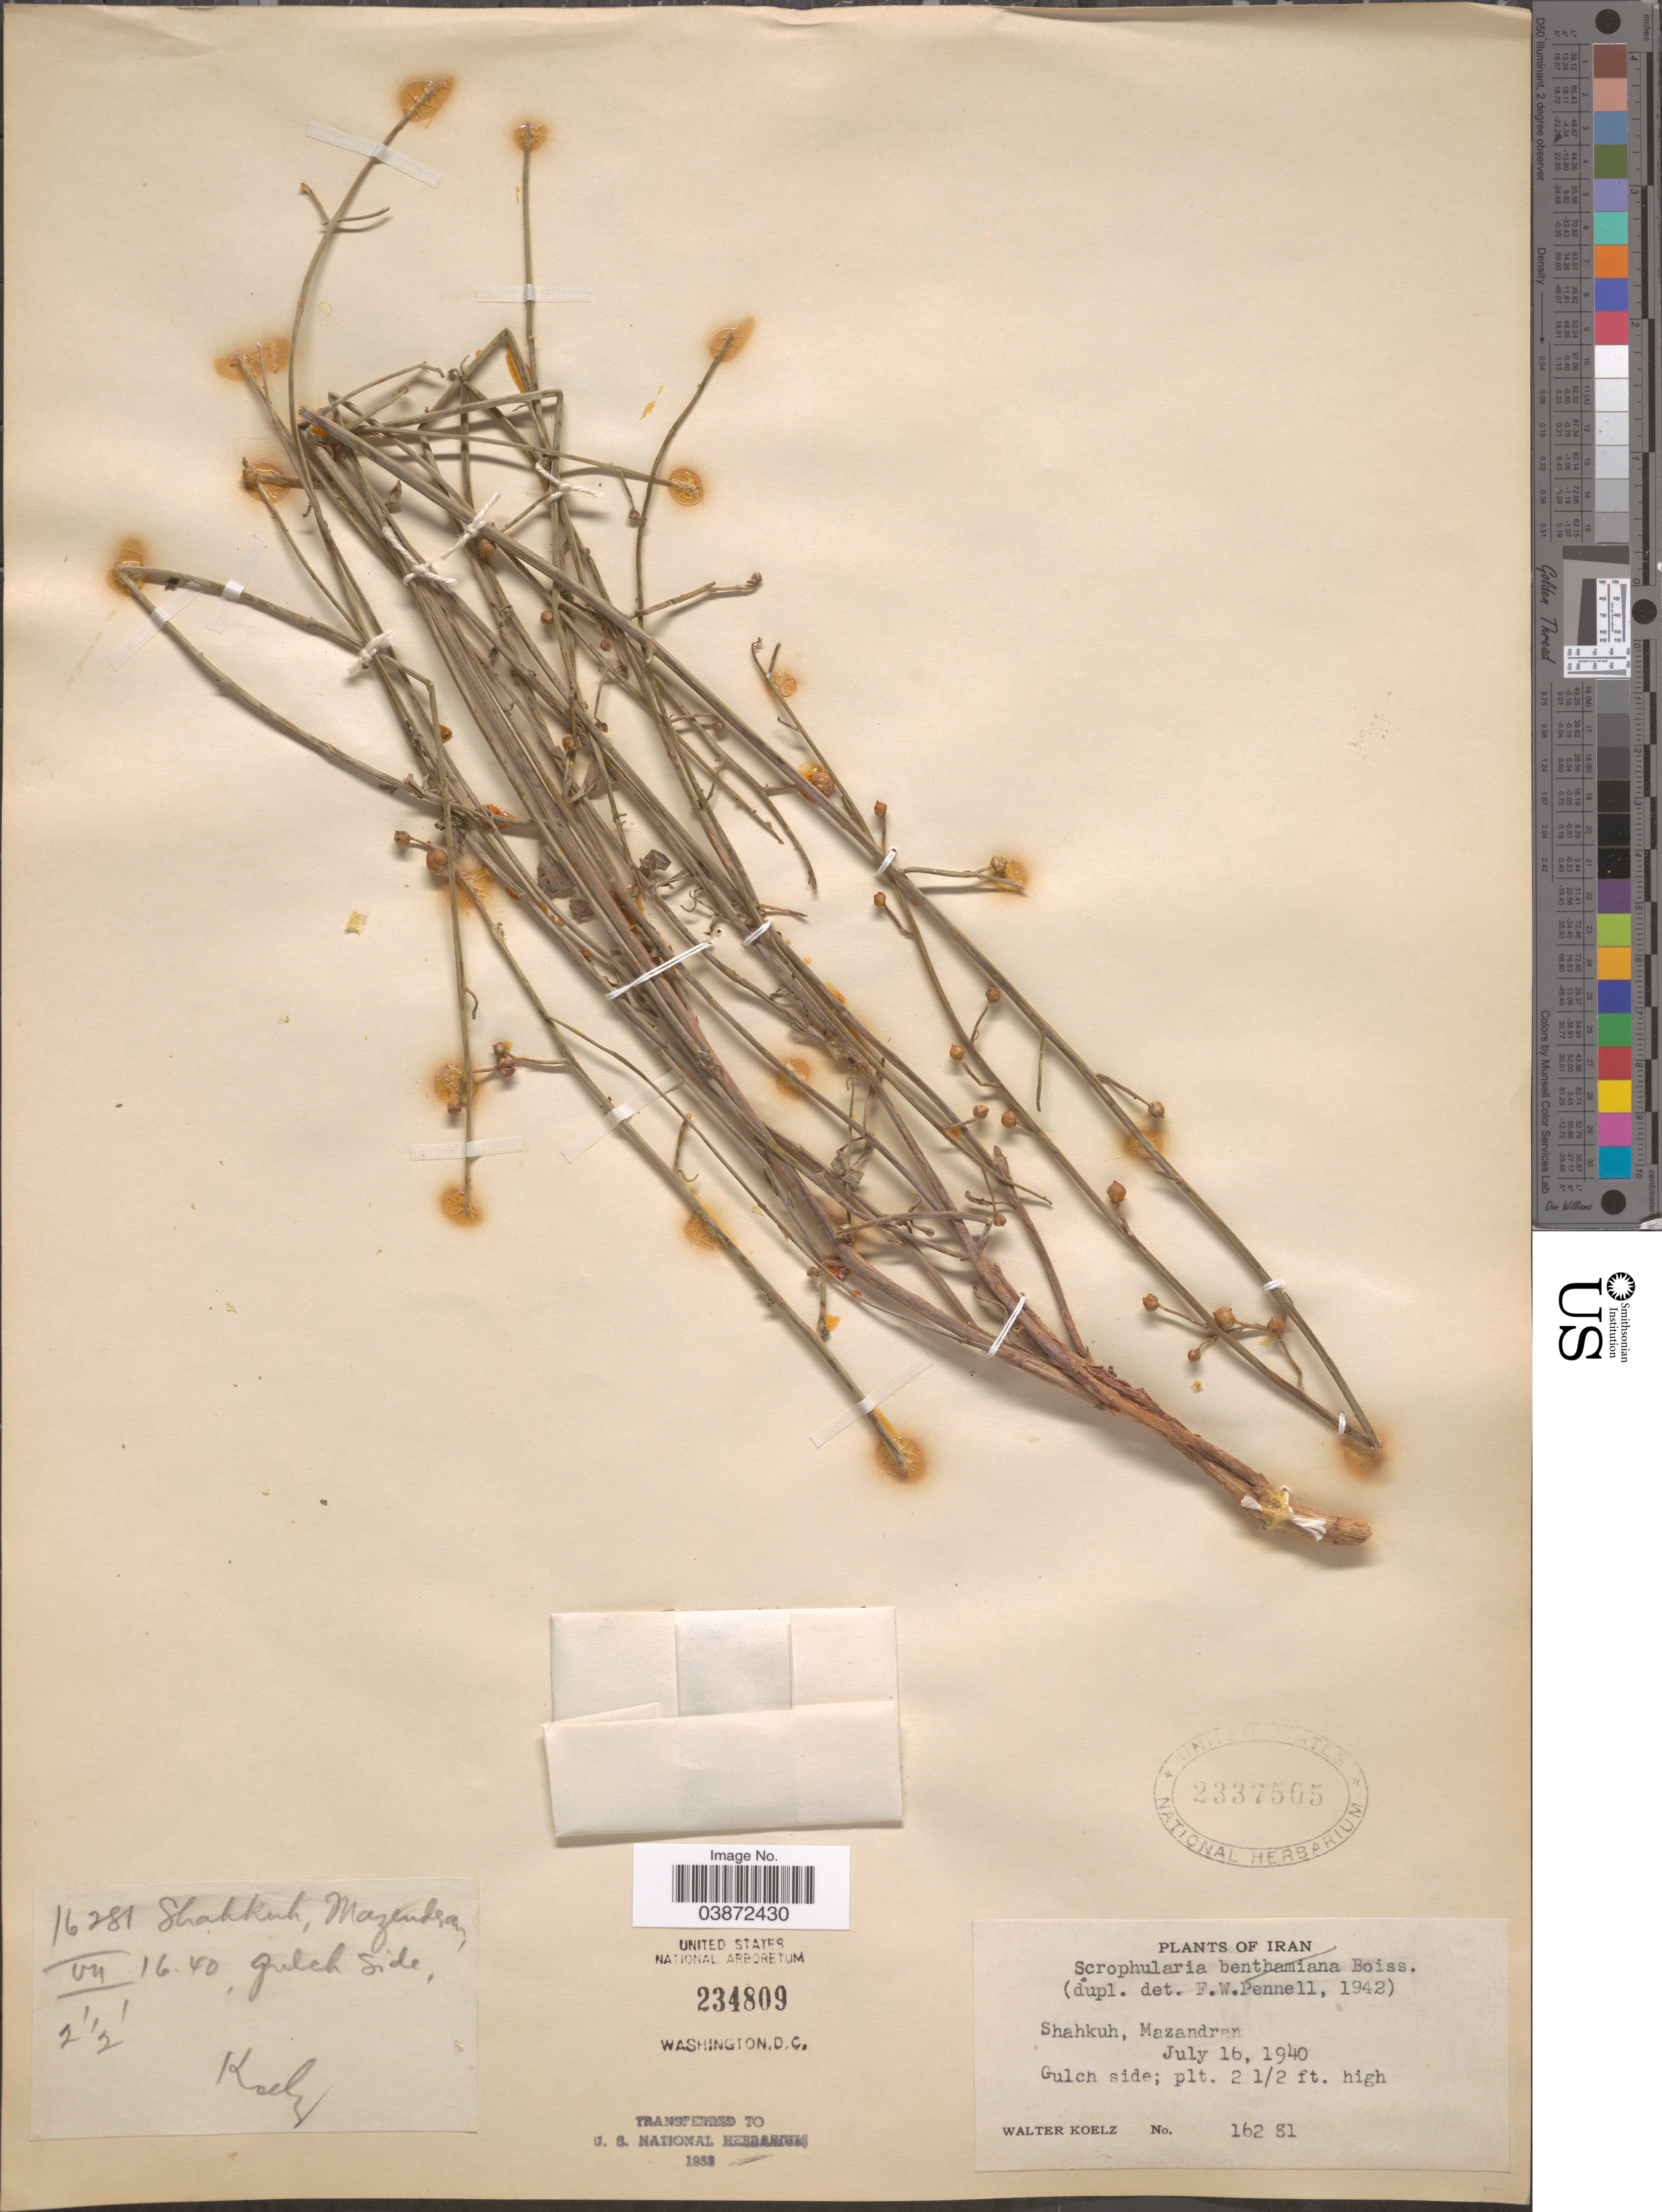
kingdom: Plantae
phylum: Tracheophyta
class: Magnoliopsida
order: Lamiales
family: Scrophulariaceae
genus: Scrophularia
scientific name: Scrophularia syriaca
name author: Benth.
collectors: W. N. Koelz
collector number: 16281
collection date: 1940-07-16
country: Iran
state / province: Mazandaran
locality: Shahkuh.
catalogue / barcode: US 2337505